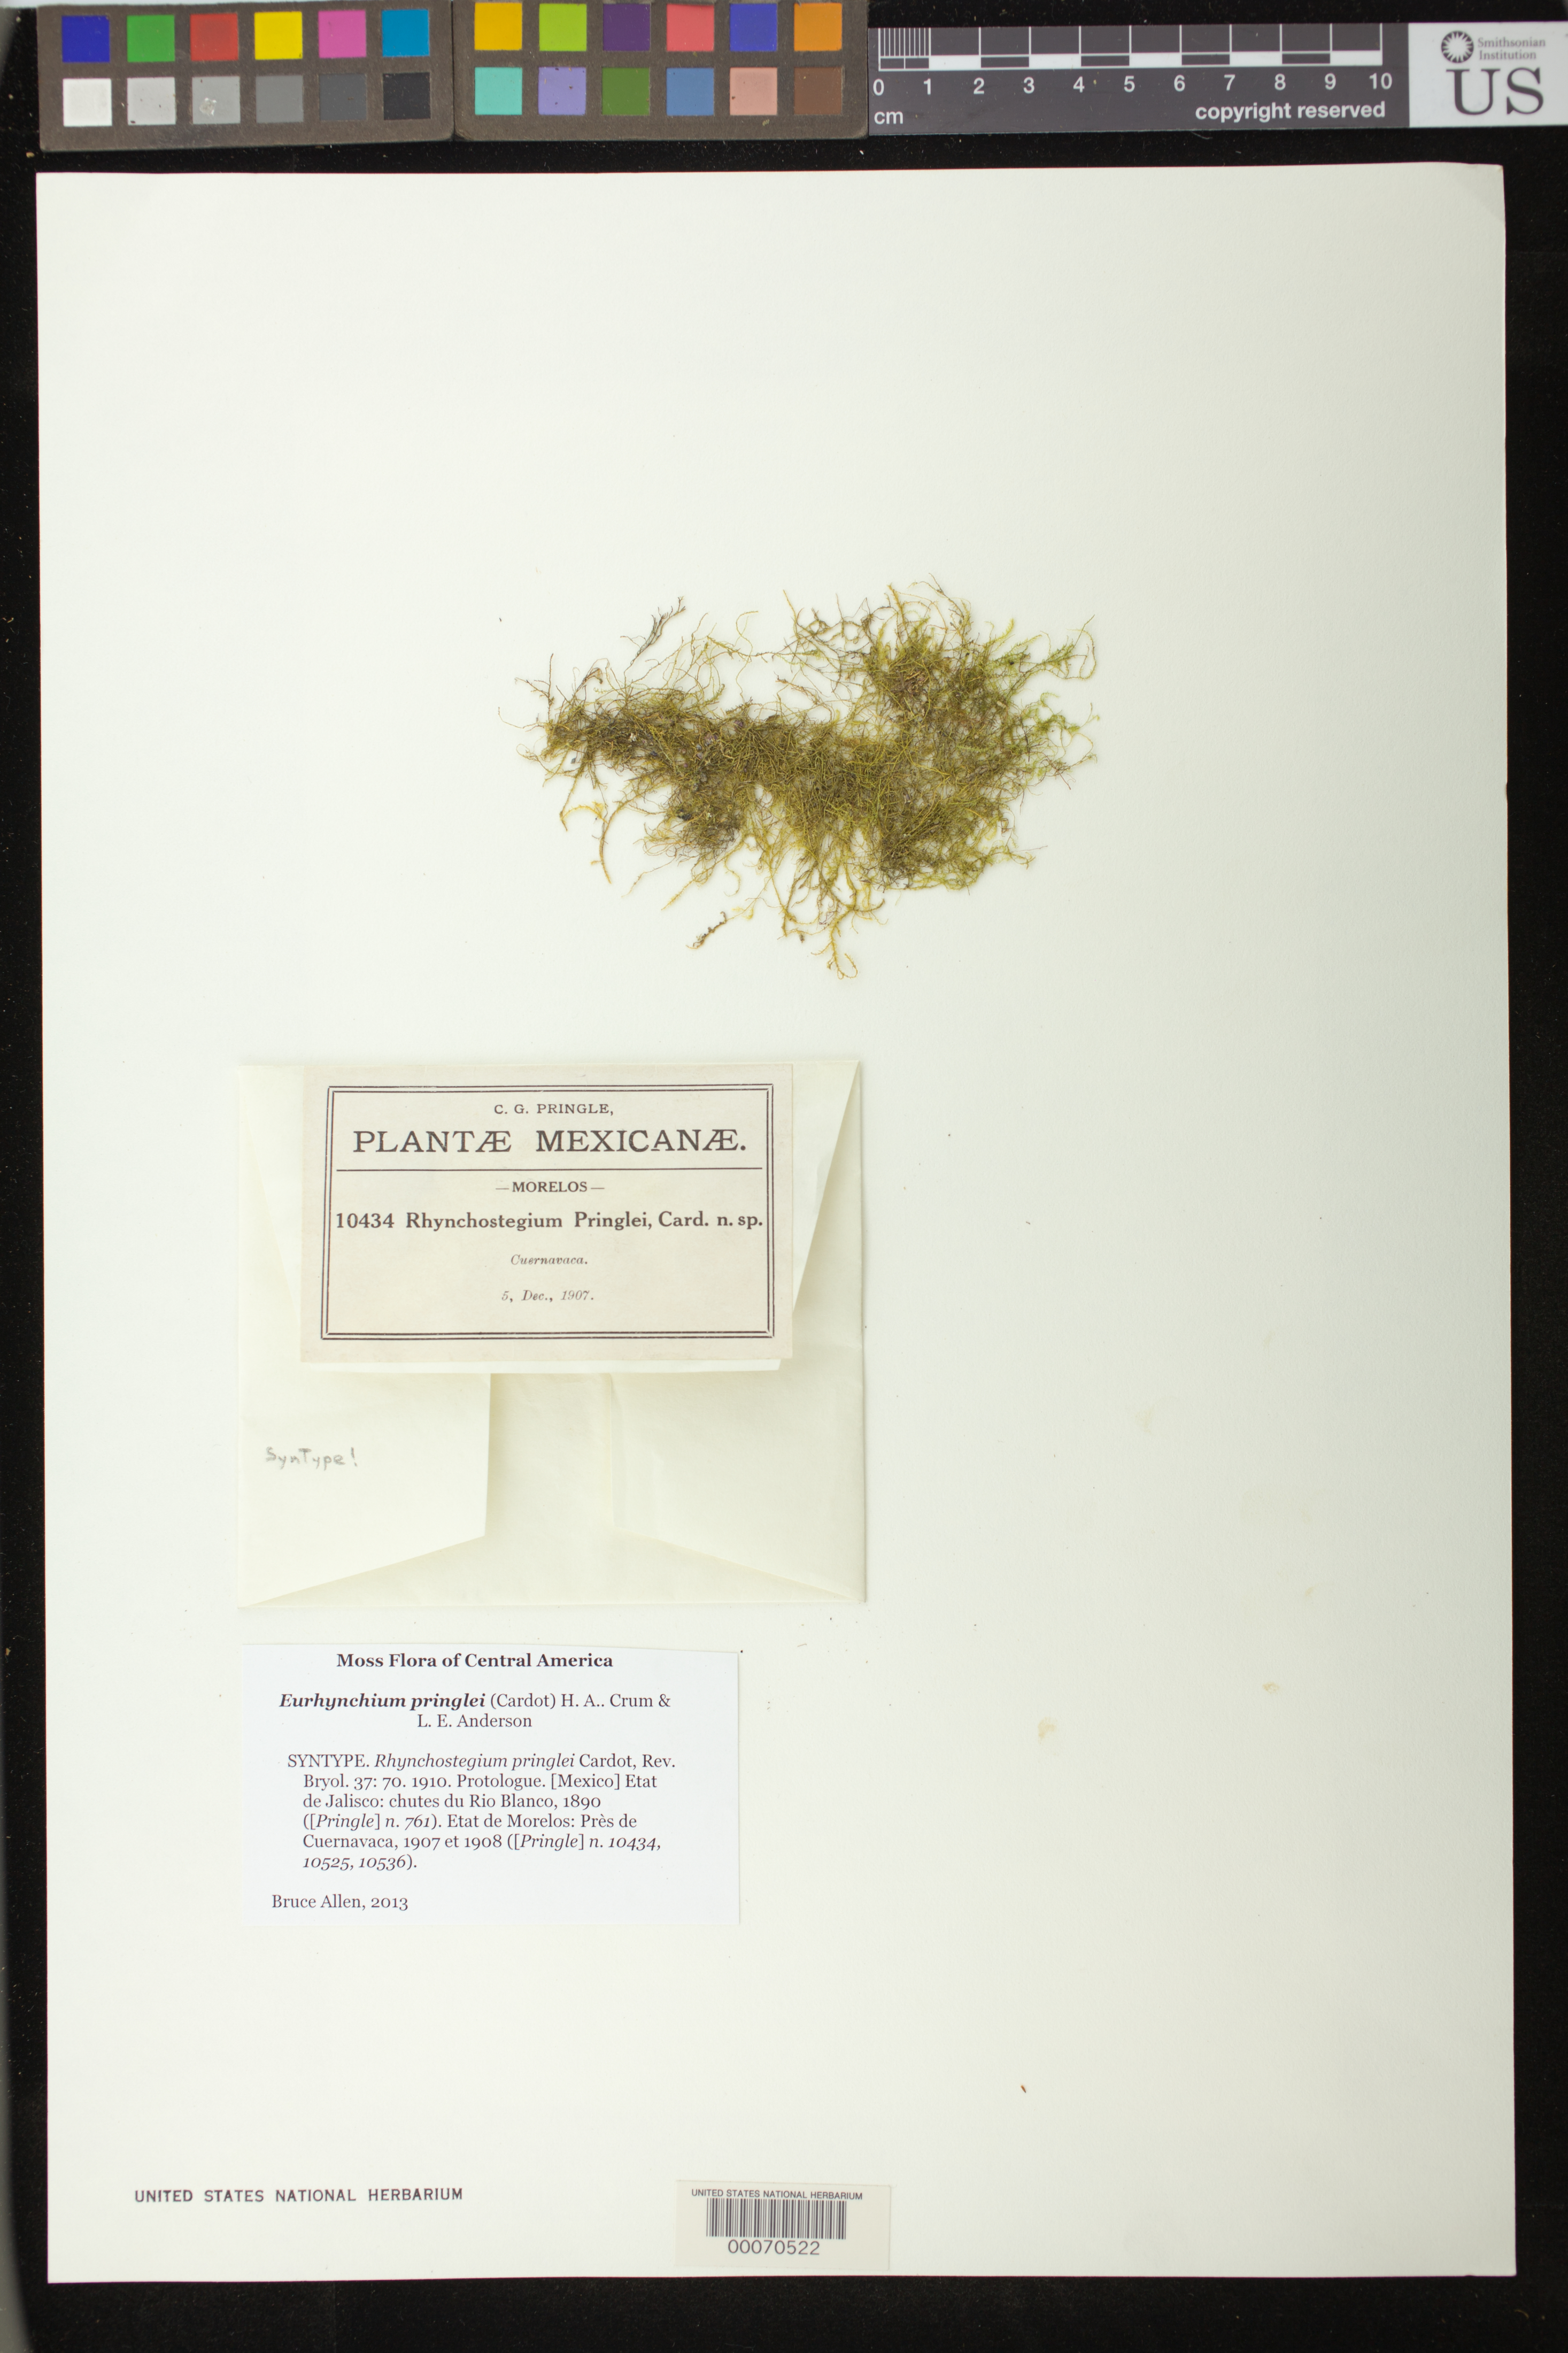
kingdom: Plantae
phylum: Bryophyta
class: Bryopsida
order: Hypnales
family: Brachytheciaceae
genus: Rhynchostegium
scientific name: Rhynchostegium pringlei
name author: Cardot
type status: Syntype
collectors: C. G. Pringle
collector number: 10434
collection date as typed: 05 Dec 1907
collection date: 1907-12-05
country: Mexico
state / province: Morelos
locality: Cuernavaca.